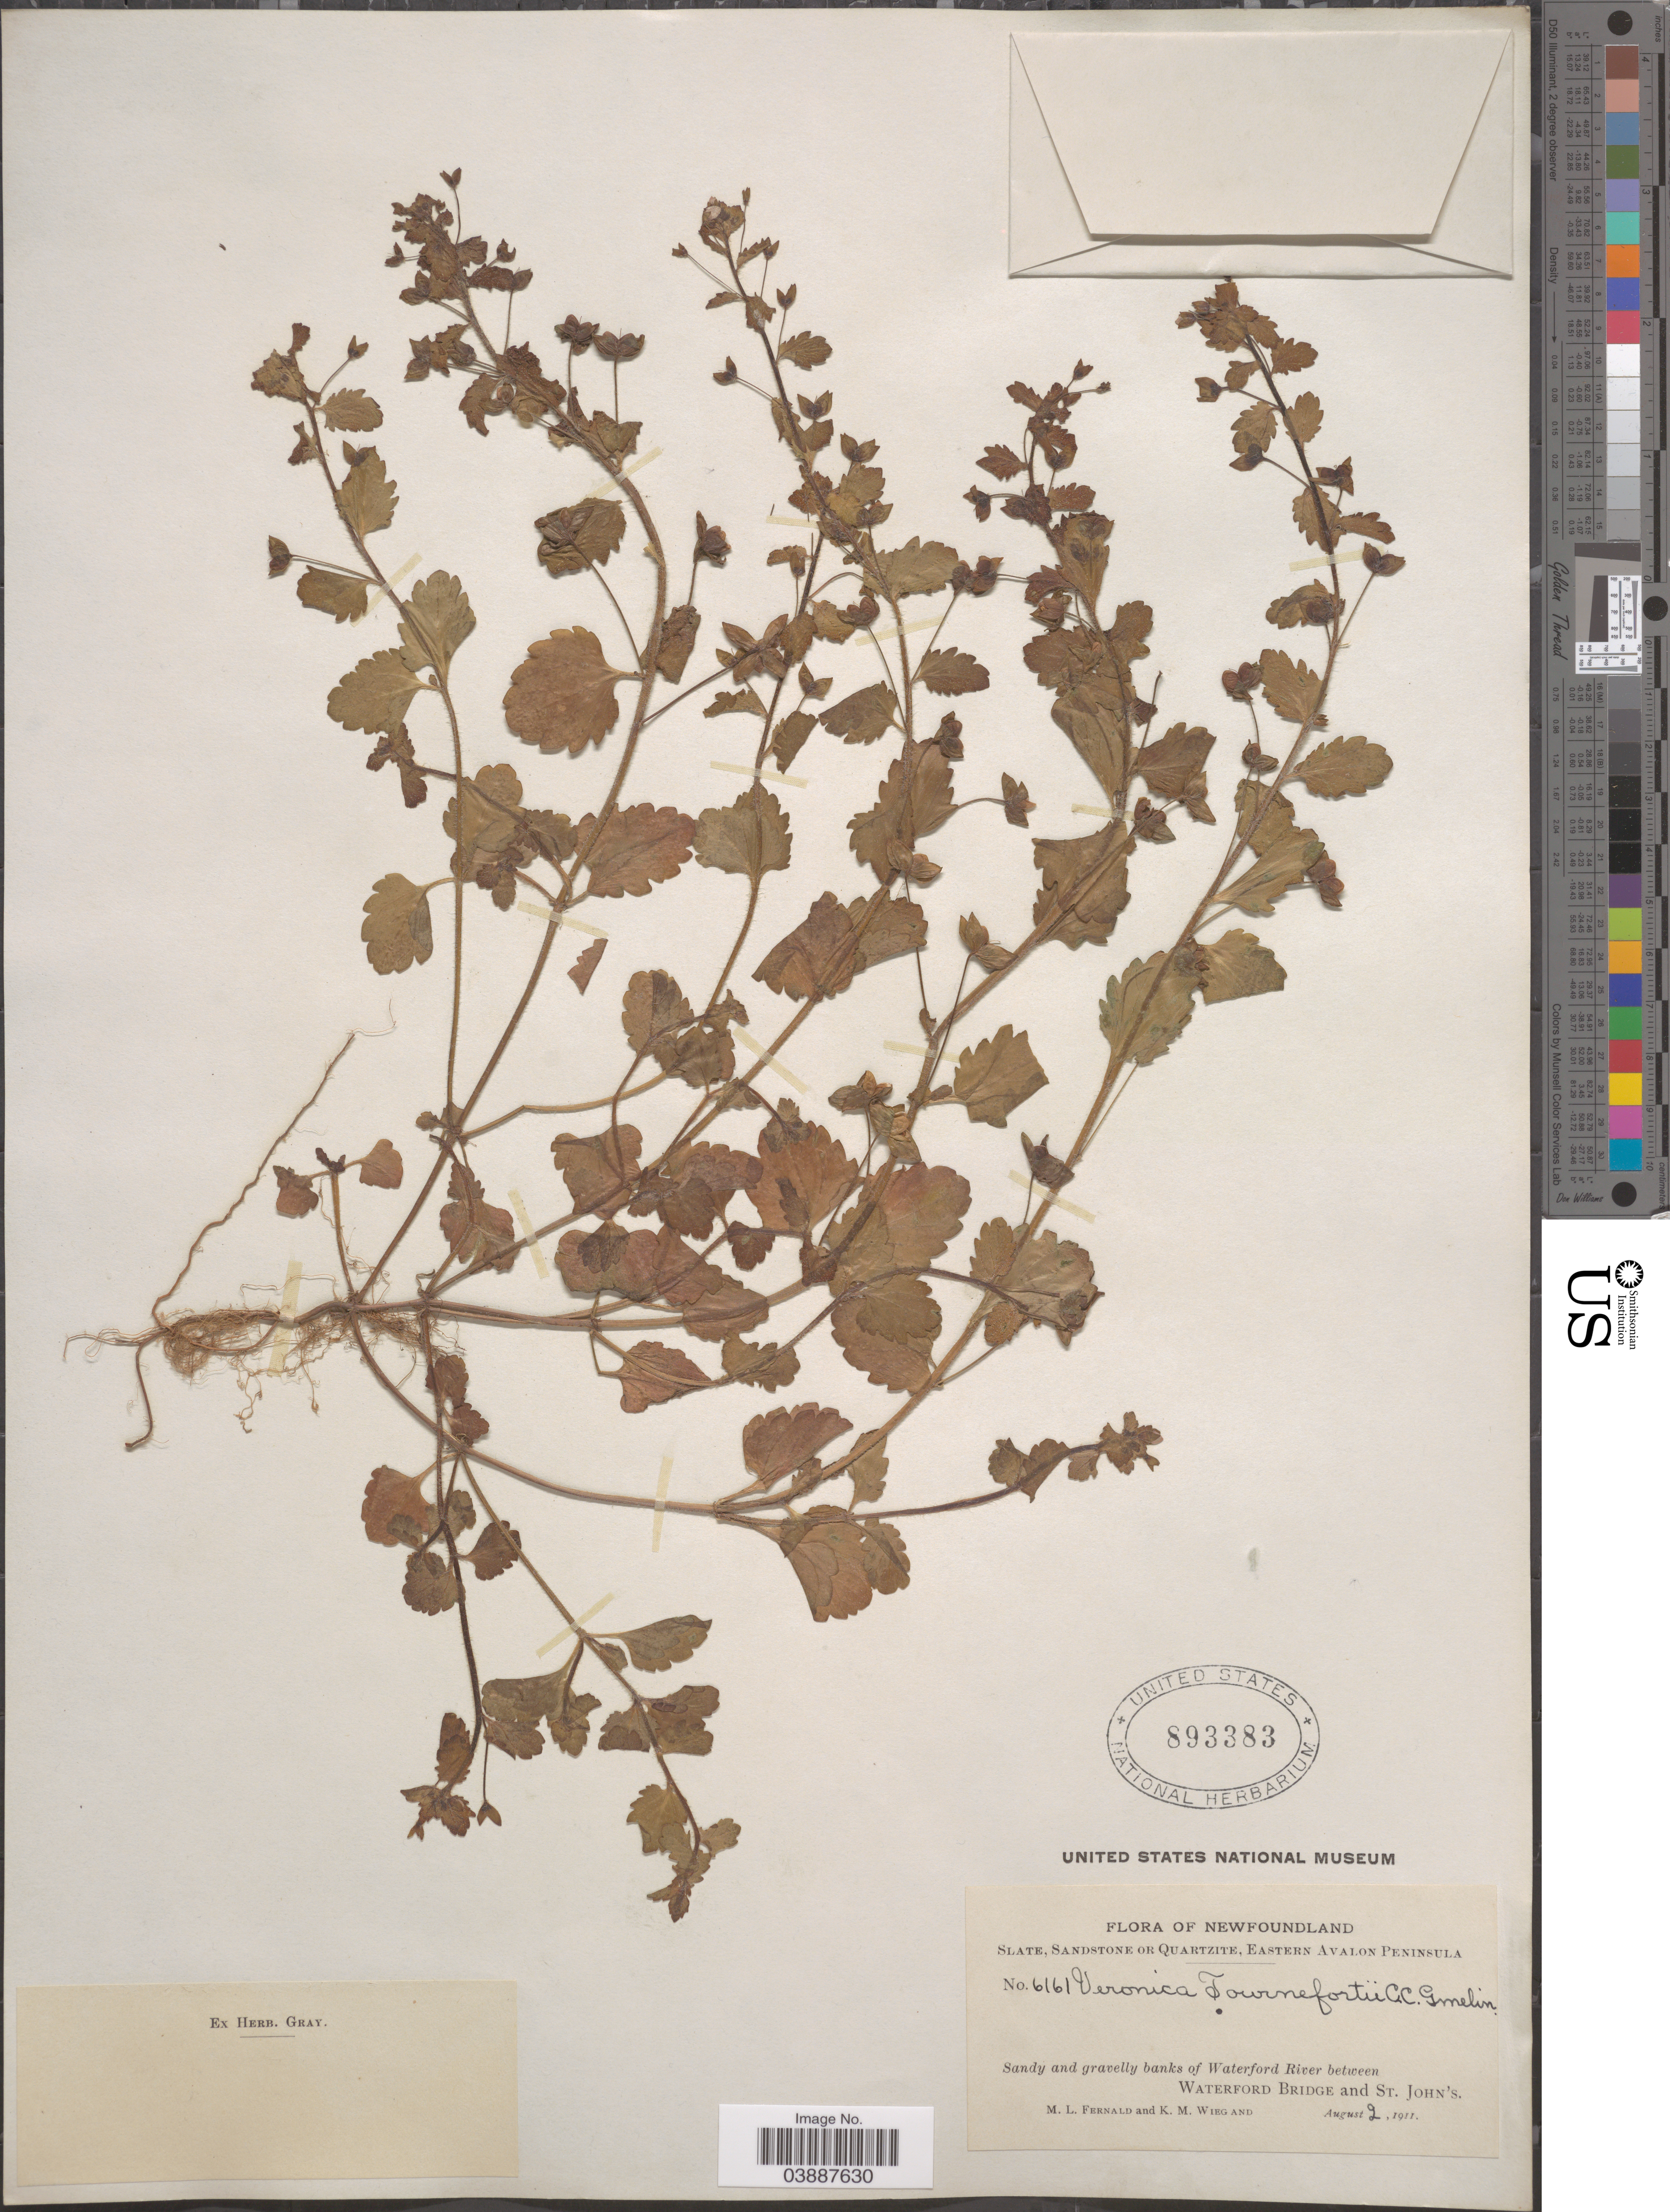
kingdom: Plantae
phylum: Tracheophyta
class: Magnoliopsida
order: Lamiales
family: Plantaginaceae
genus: Veronica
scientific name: Veronica persica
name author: Poir.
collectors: M. L. Fernald & K. M. Wiegand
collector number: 6161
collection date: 1911-08-02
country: Canada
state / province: Newfoundland and Labrador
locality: Slate, Sandstone or Quartzite, Eastern Avalon Peninsula. Sandy and gravelly banks of Waterford River between Waterford Bridge and St. John's.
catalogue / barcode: US 893383